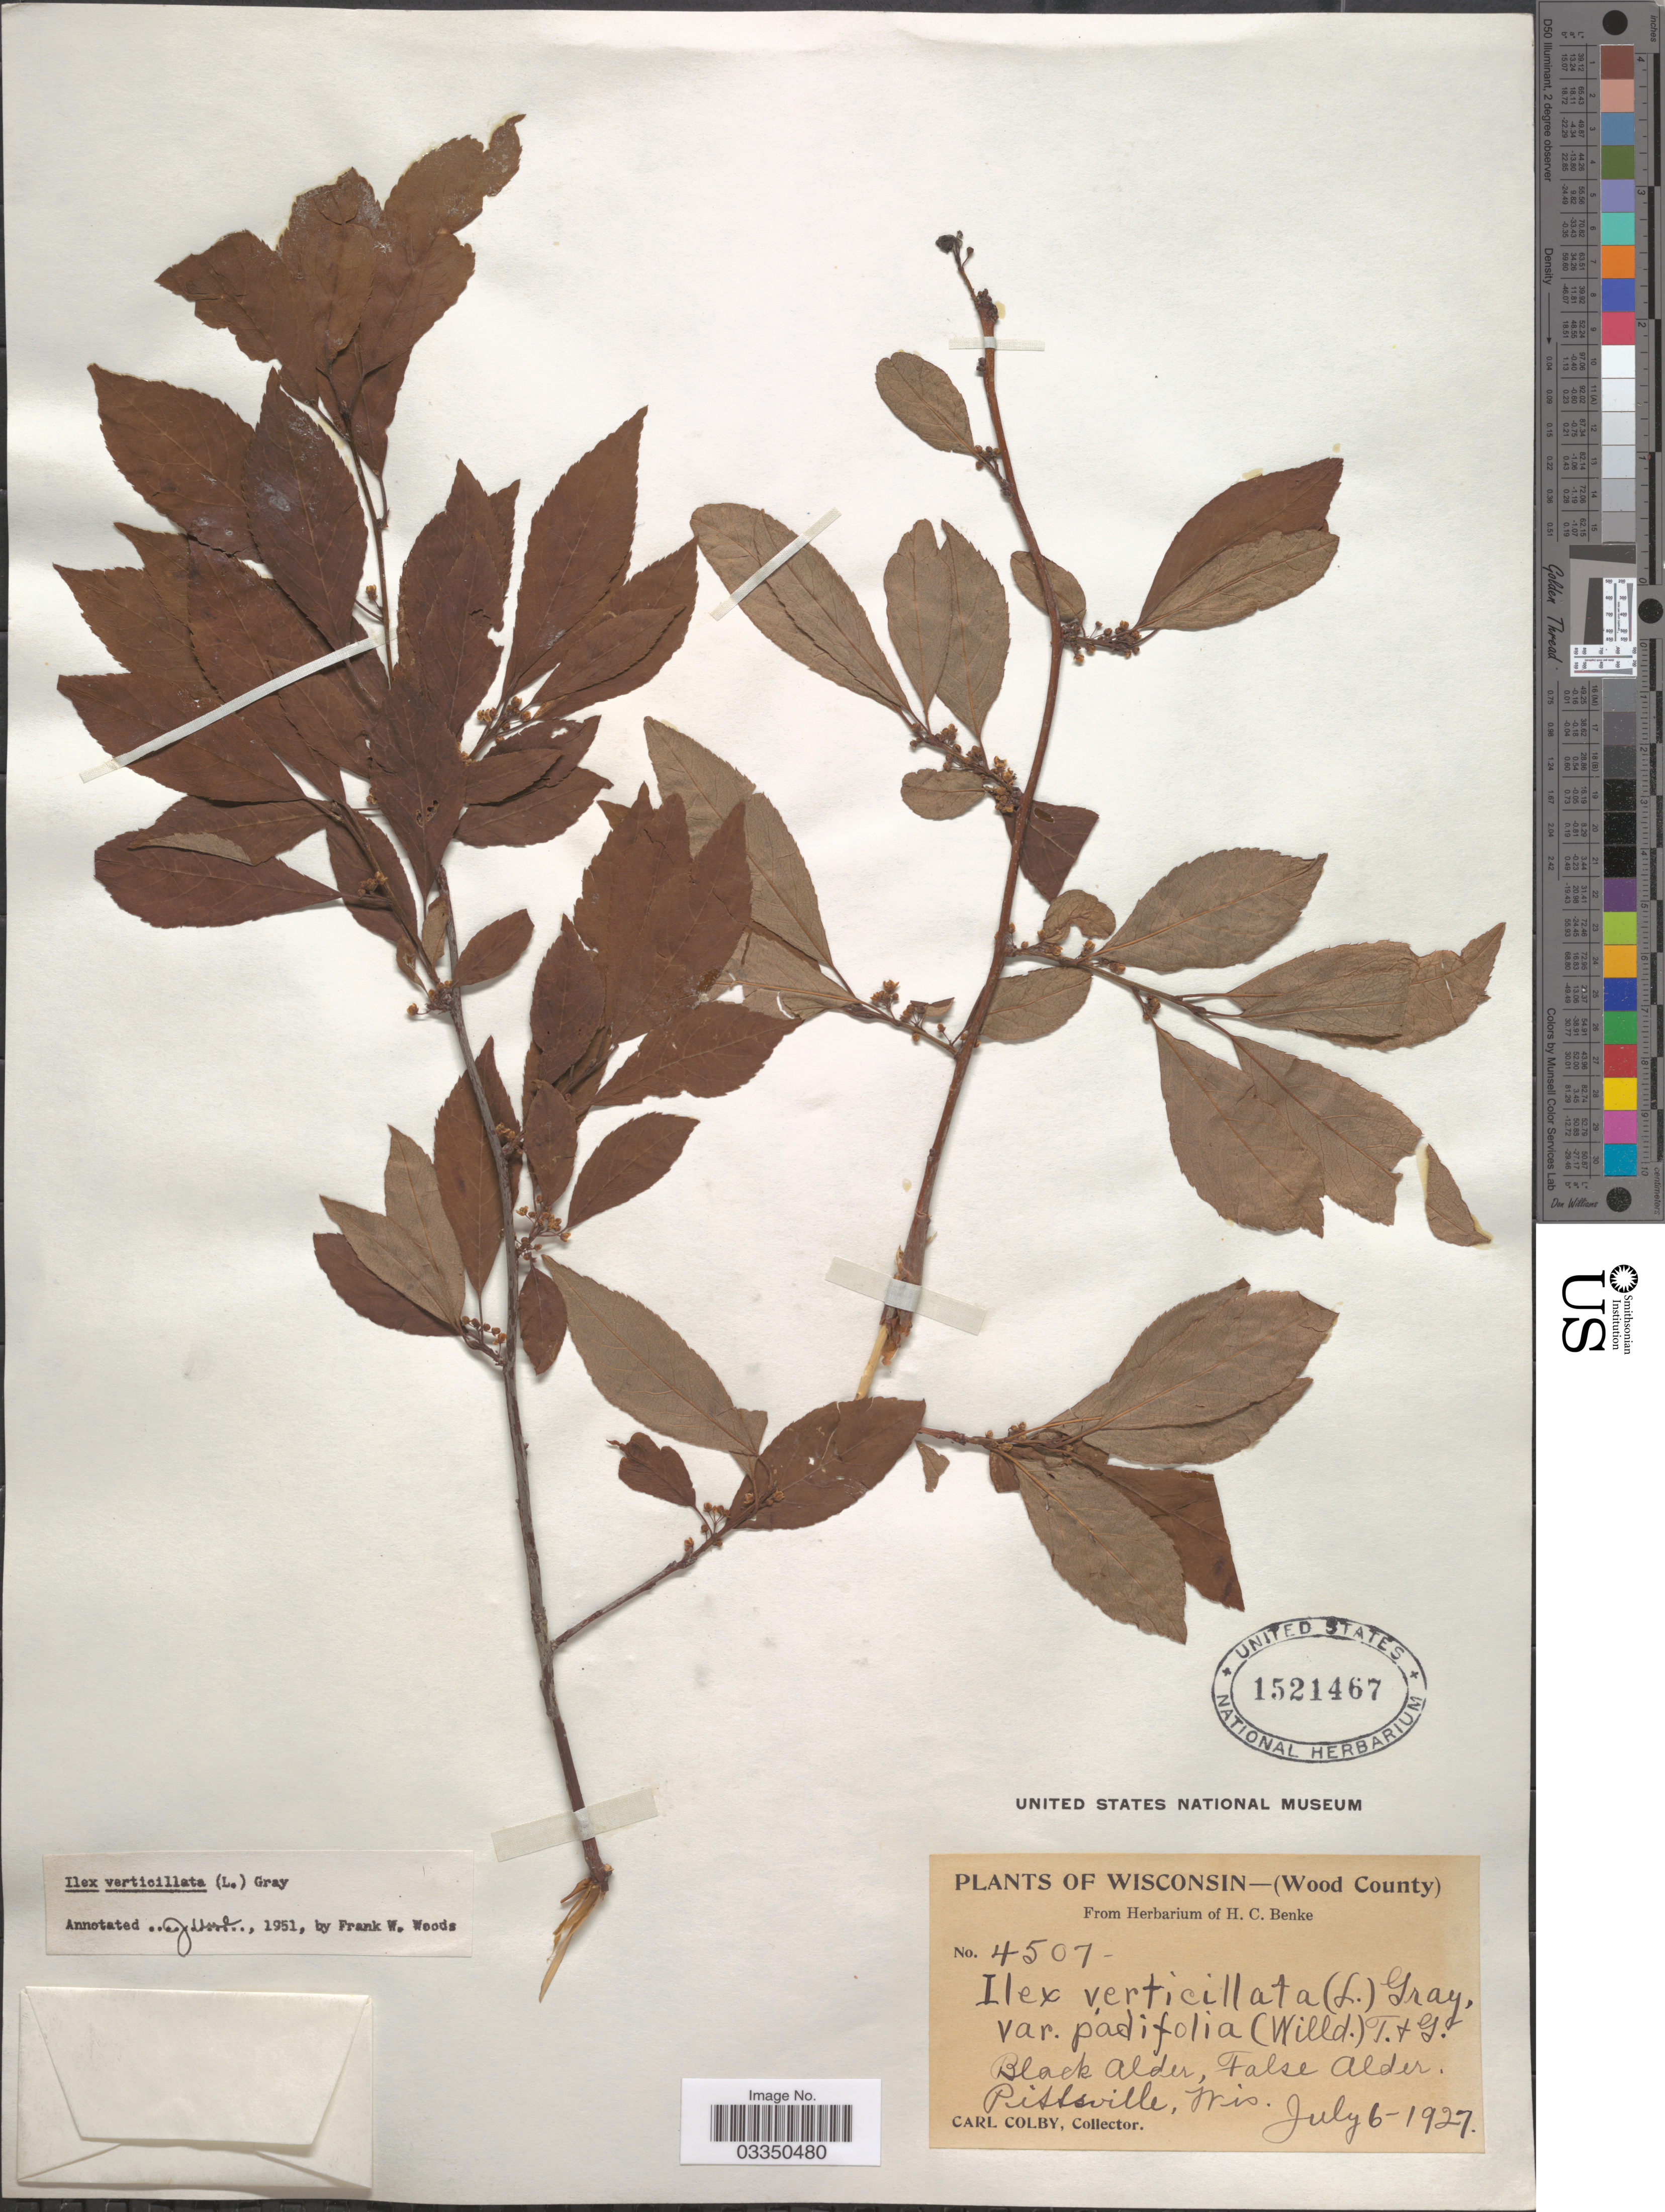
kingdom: Plantae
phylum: Tracheophyta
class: Magnoliopsida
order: Aquifoliales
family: Aquifoliaceae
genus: Ilex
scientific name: Ilex verticillata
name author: (L.) A. Gray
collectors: C. Colby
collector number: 4507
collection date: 1927-07-06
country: United States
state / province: Wisconsin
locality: (Wood County). Black Alder, False Alder. Pittsville.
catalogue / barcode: US 1521467